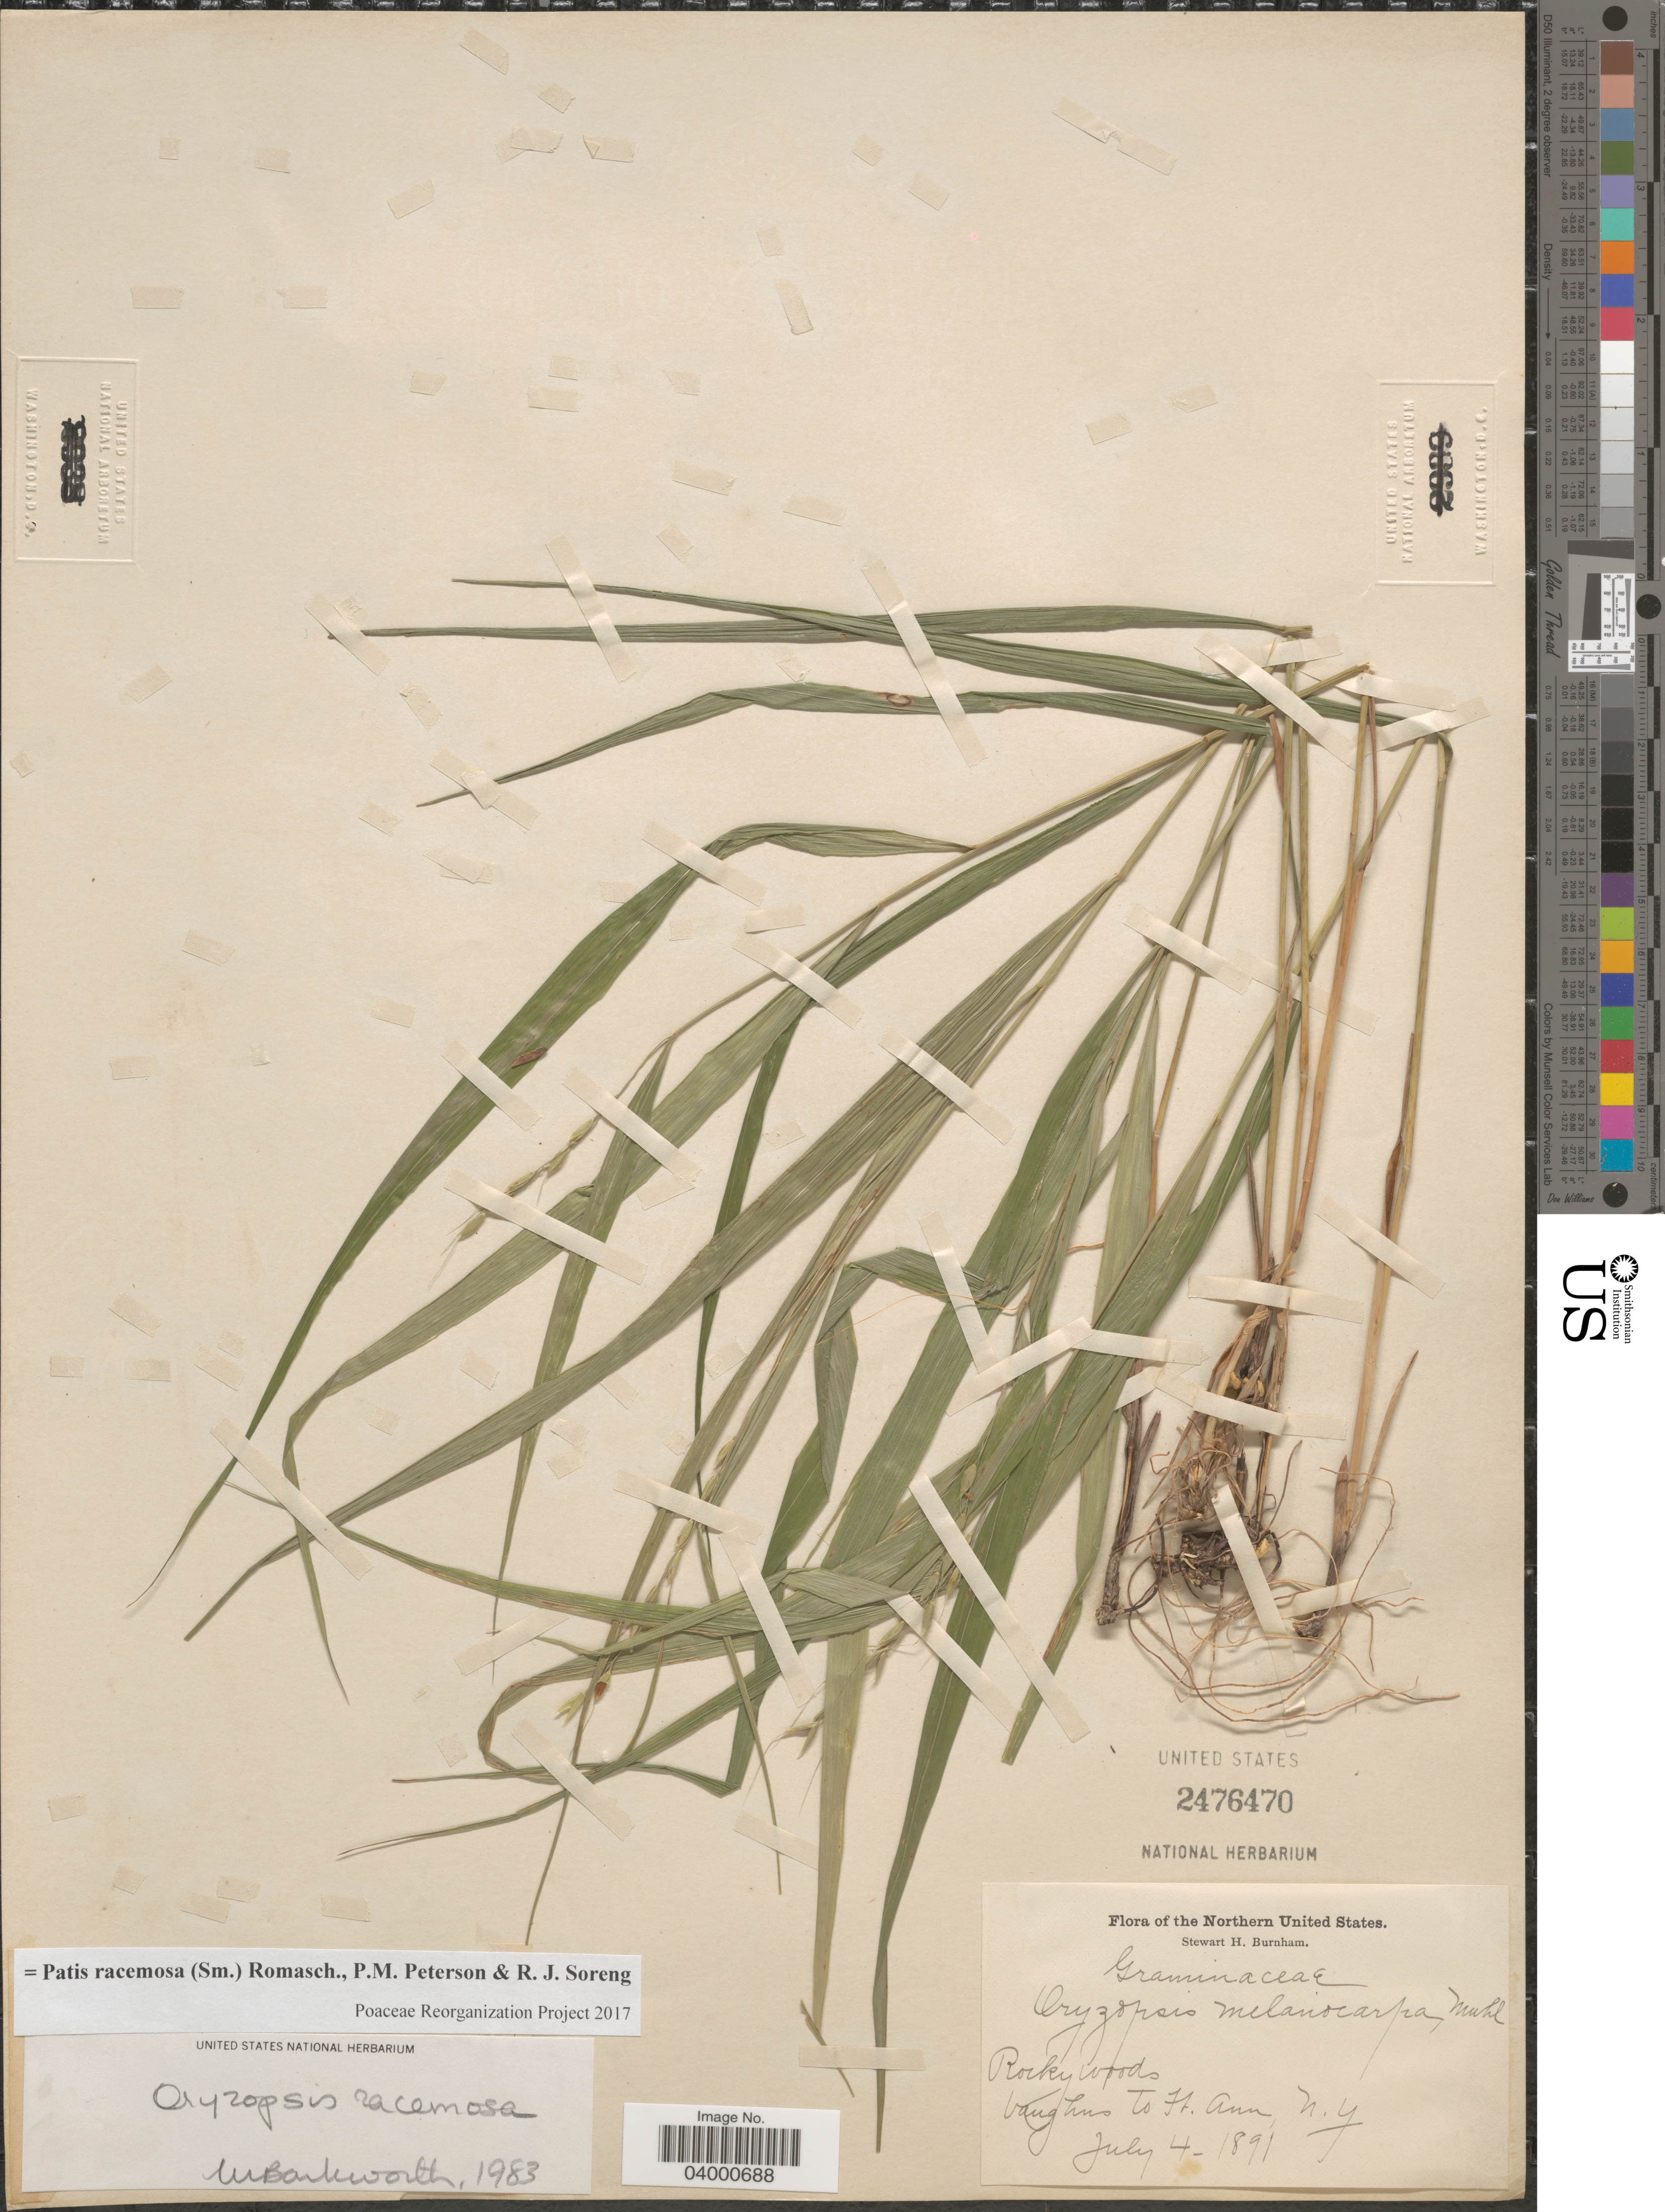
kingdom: Plantae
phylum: Tracheophyta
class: Liliopsida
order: Poales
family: Poaceae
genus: Patis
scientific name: Patis racemosa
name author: (Sm.) Romasch. et al.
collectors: S. Burnham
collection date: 1891-07-04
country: United States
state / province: New York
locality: Northern United States. Rocky woods, Vaughns to Ft. Ann.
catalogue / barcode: US 2476470